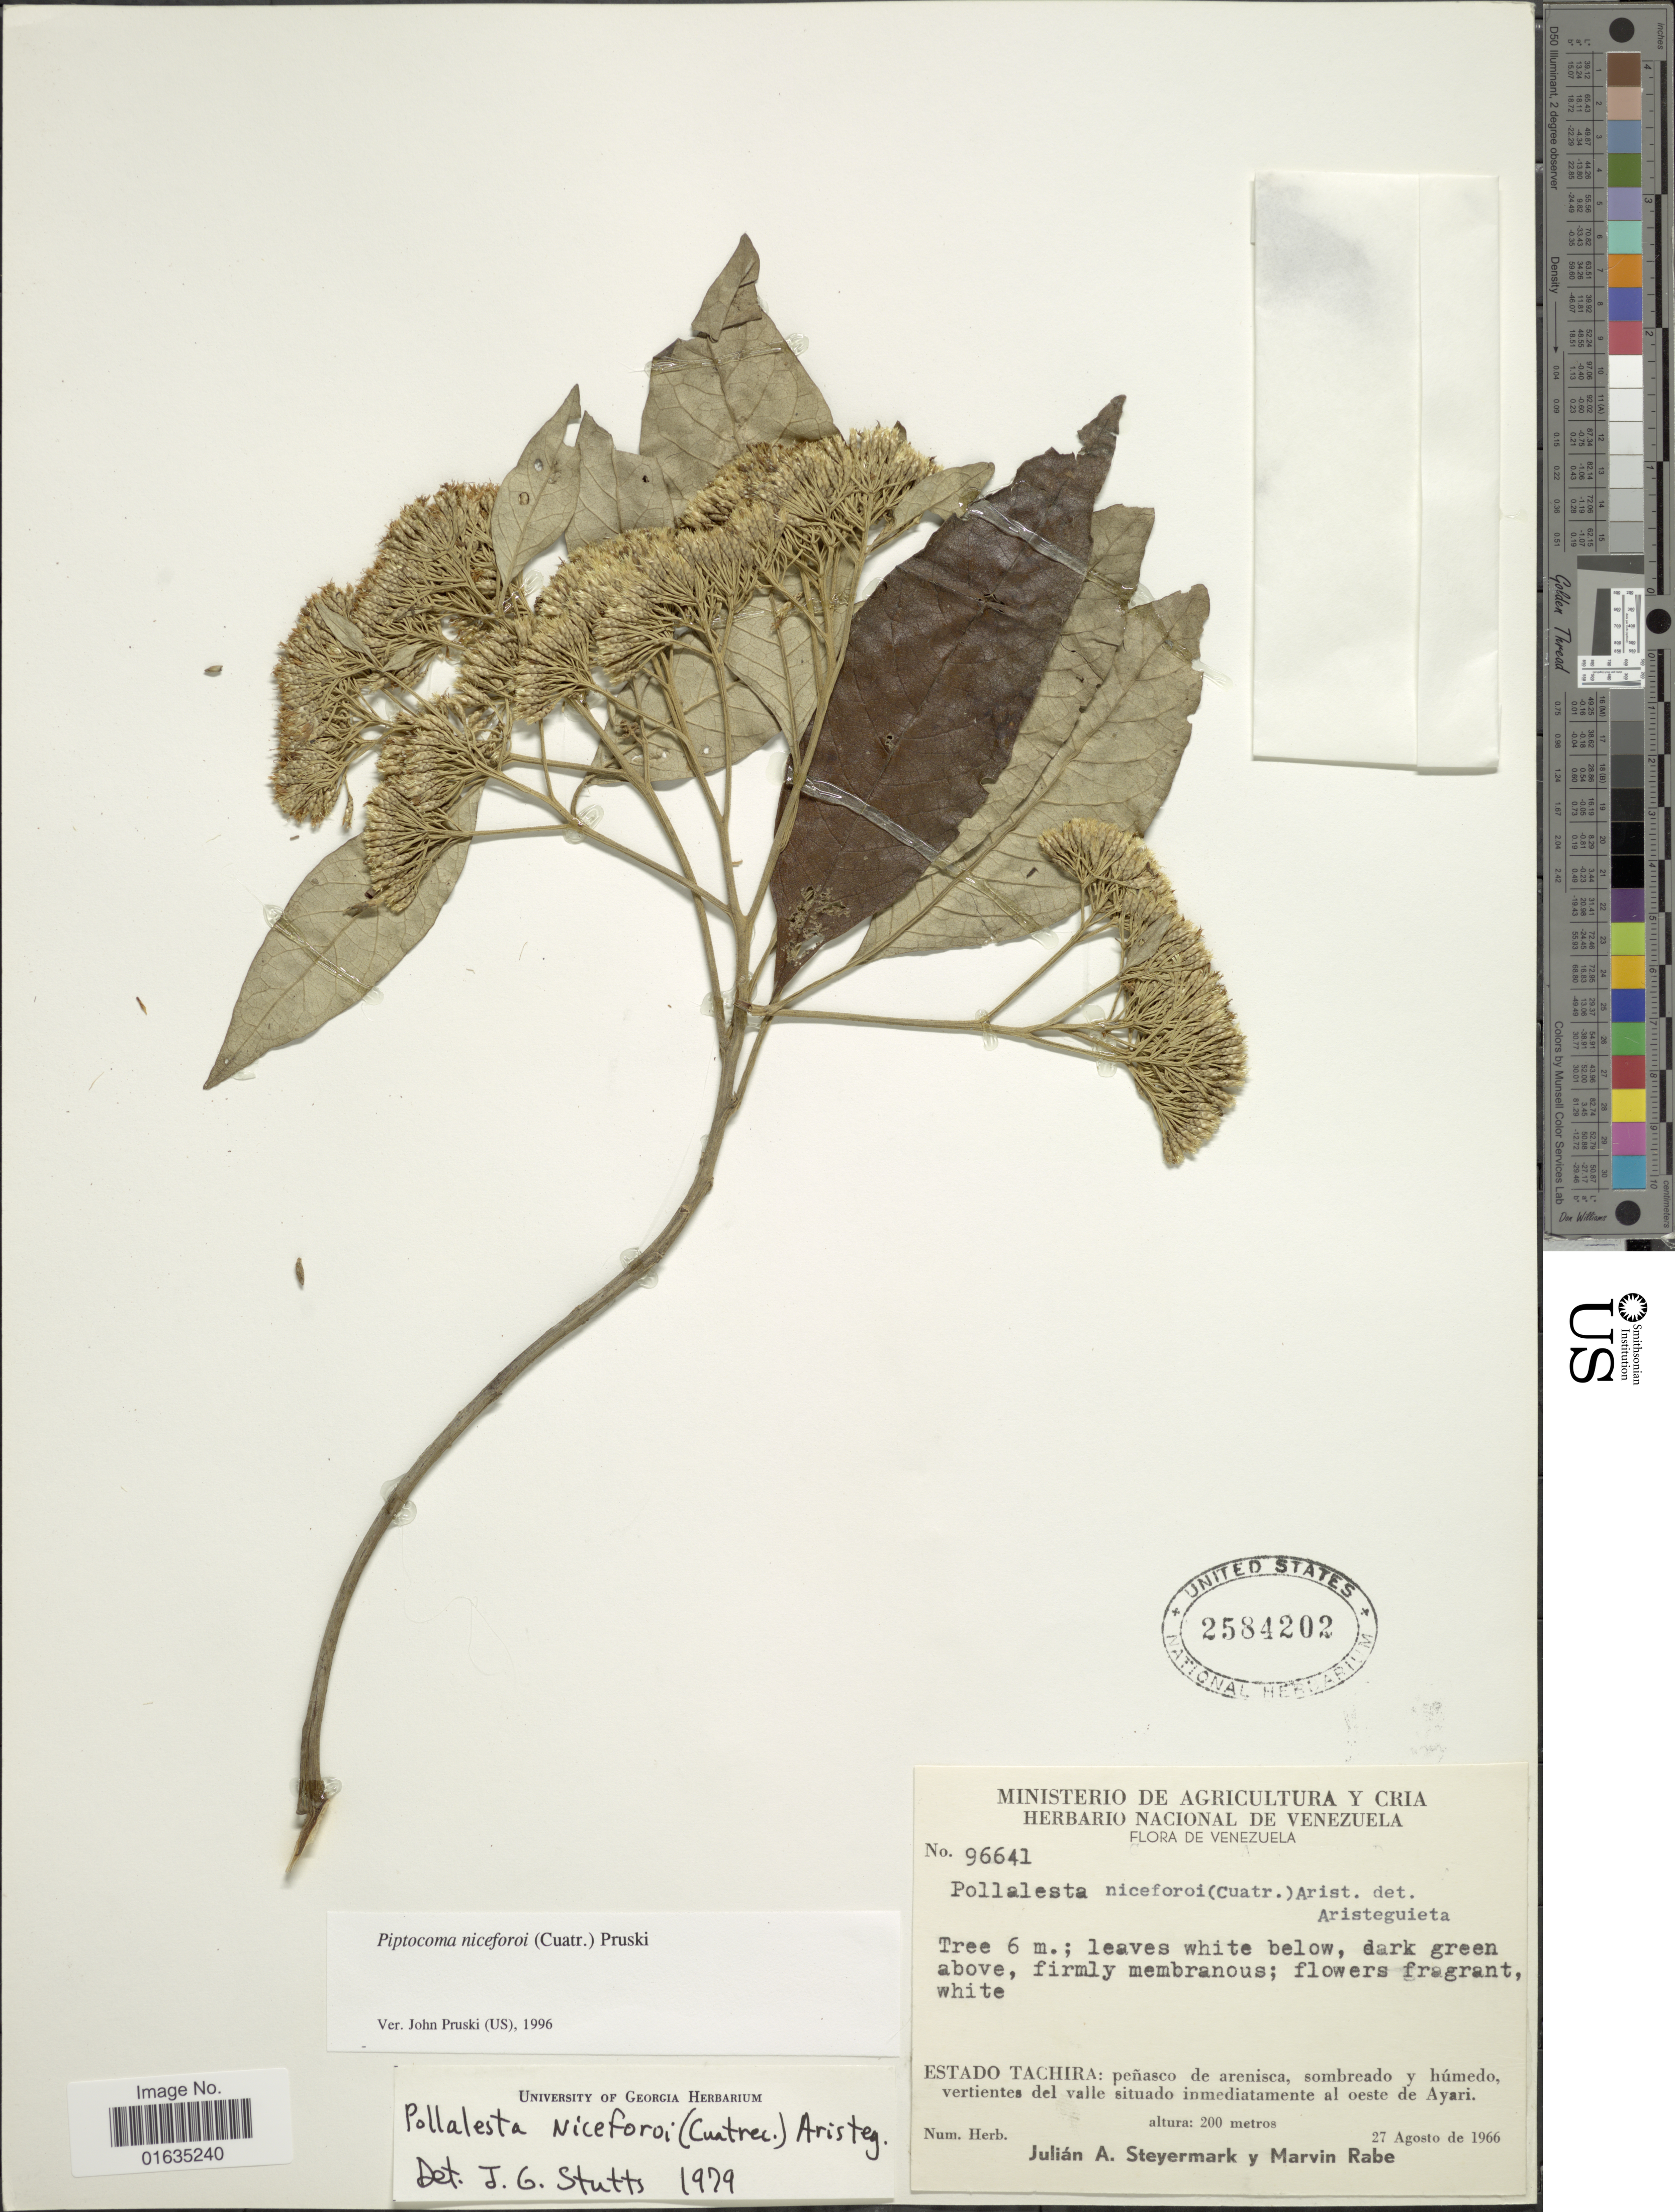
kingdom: Plantae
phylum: Tracheophyta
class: Magnoliopsida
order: Asterales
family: Asteraceae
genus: Piptocoma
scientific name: Piptocoma niceforoi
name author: (Cuatrec.) H. Rob.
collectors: J. Steyermark & M. Rabe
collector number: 96641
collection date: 1966-08-27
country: Venezuela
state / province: Tachira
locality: Al oeste de Ayari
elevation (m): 200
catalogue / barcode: US 2584202